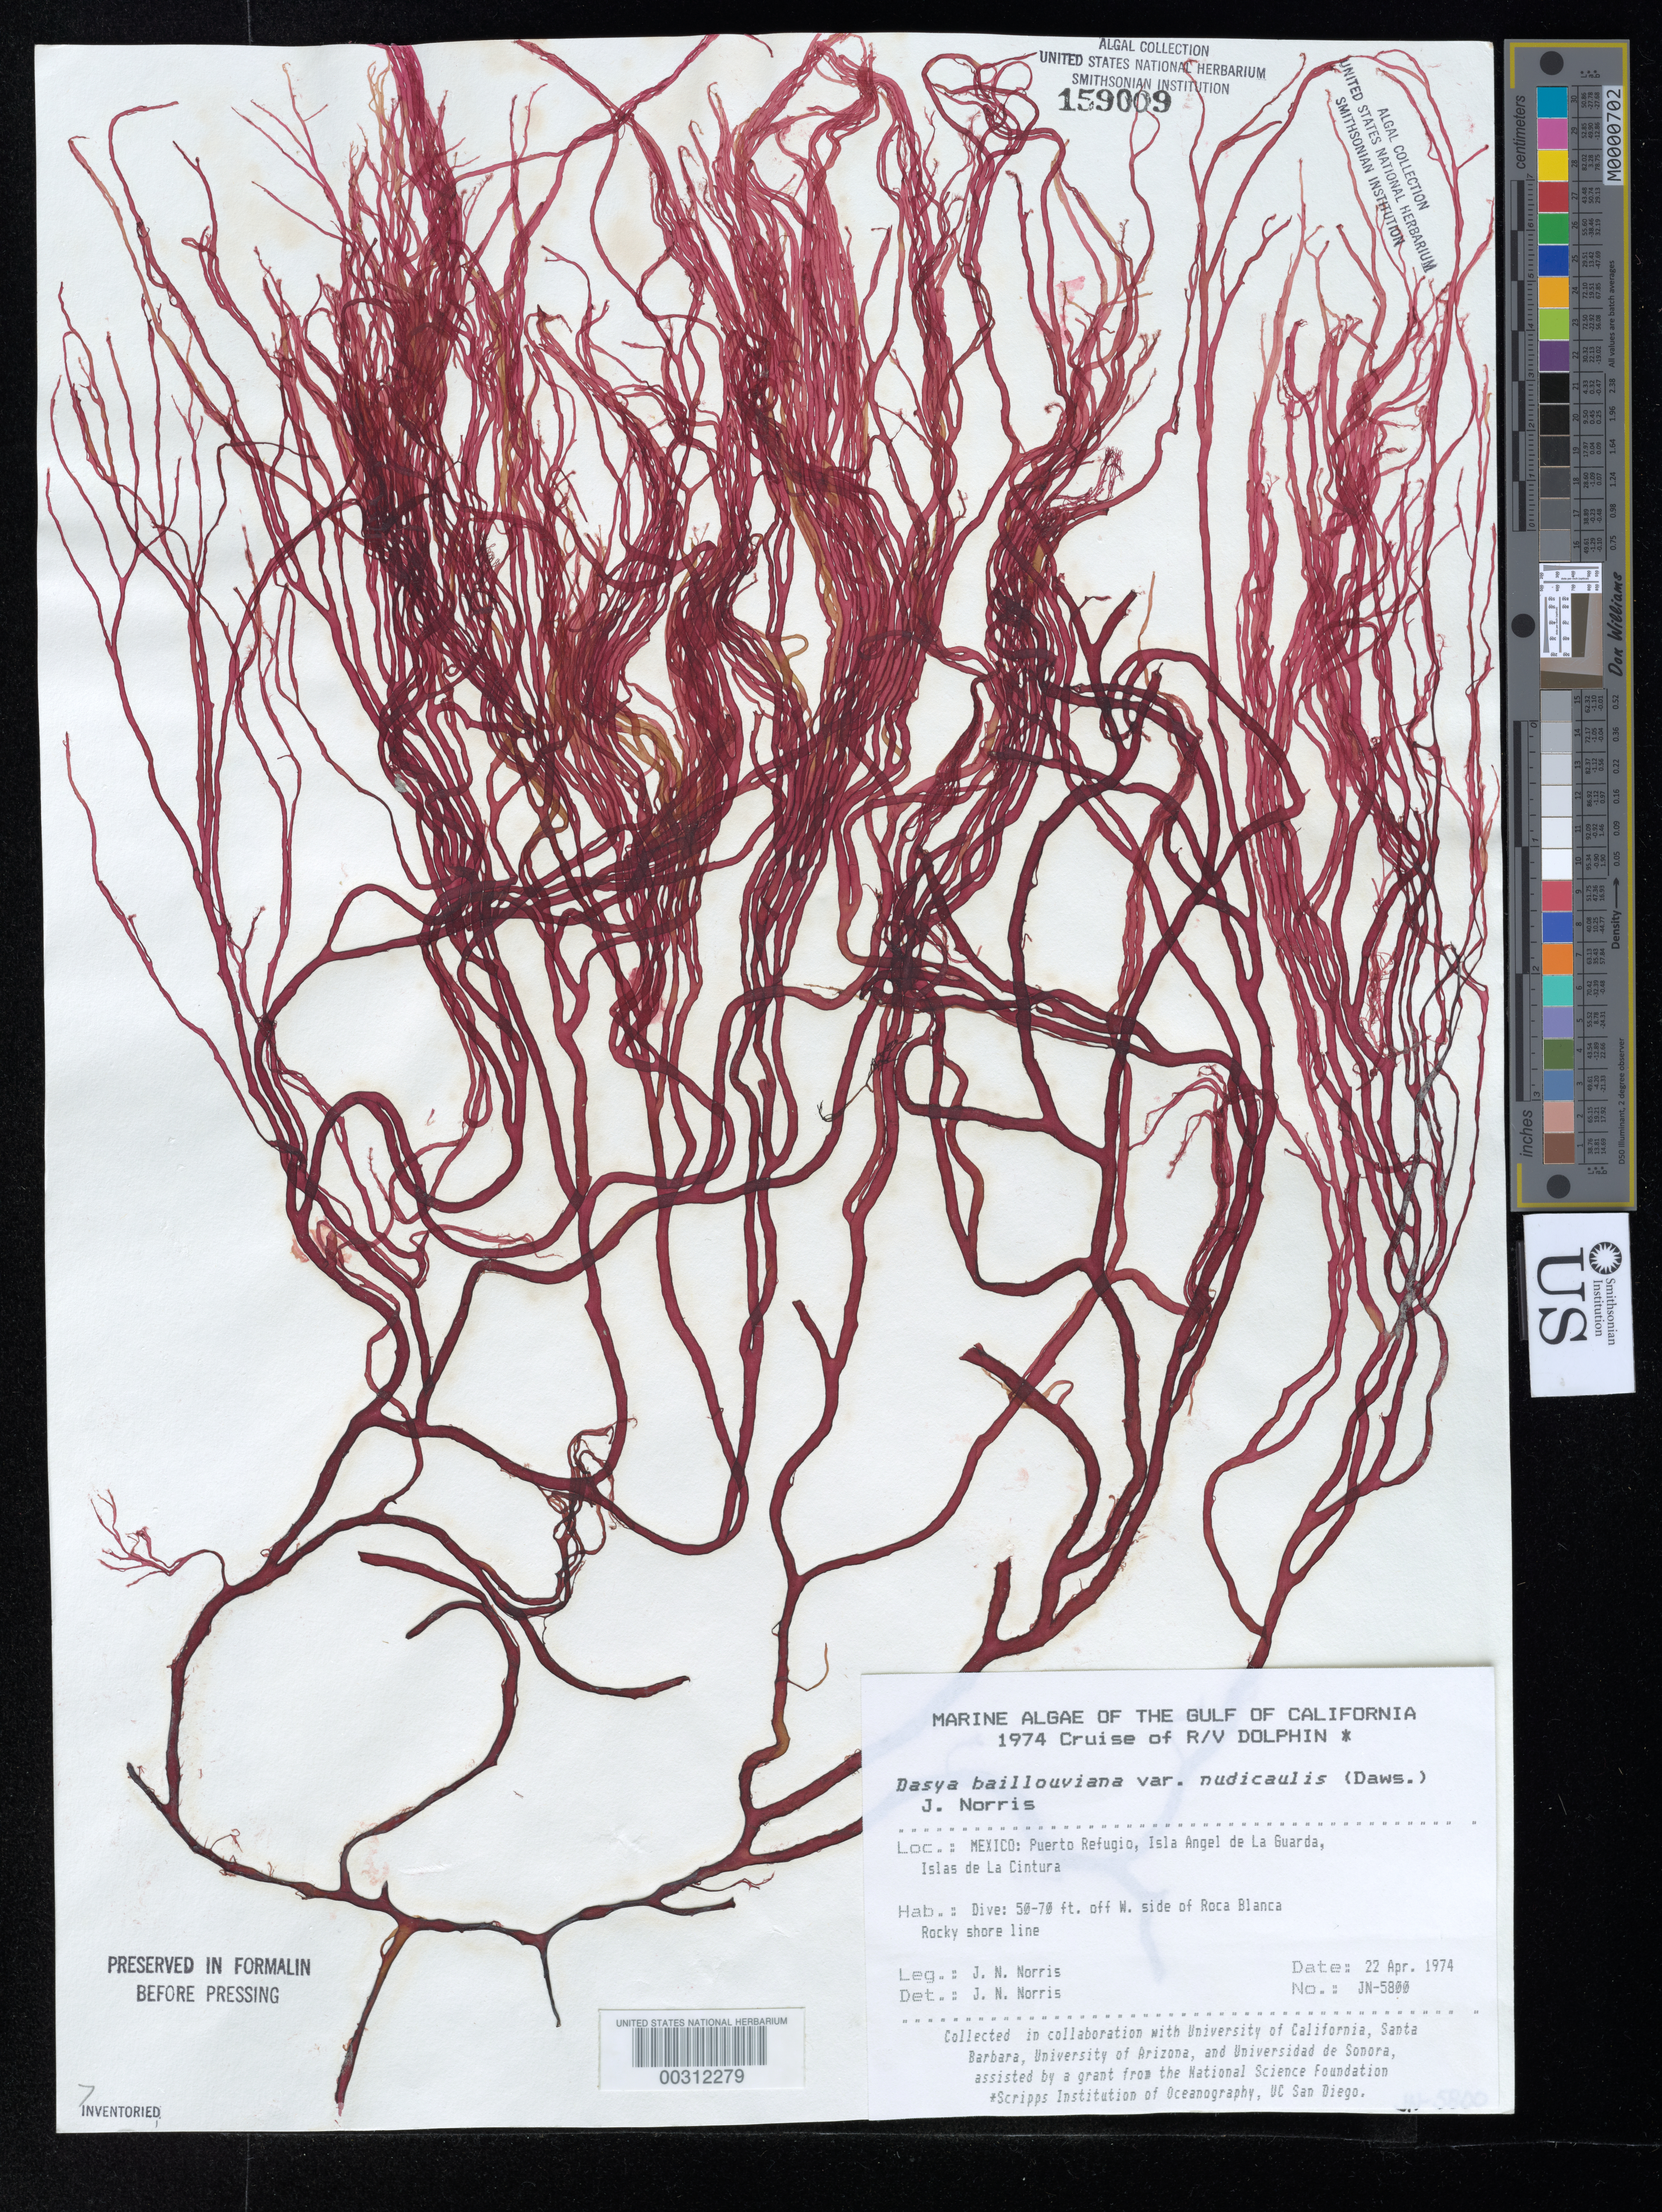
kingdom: Plantae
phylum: Rhodophyta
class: Florideophyceae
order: Ceramiales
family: Dasyaceae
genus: Dasya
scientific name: Dasya pedicellata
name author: (C. Agardh) C. Agardh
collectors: J. N. Norris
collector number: JN-5800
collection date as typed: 22 Apr 1974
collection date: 1974-04-22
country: Mexico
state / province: Baja California Norte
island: Isla Angel de la Guarda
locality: Roca Blanca, Puerto Refugio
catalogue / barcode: US 159009